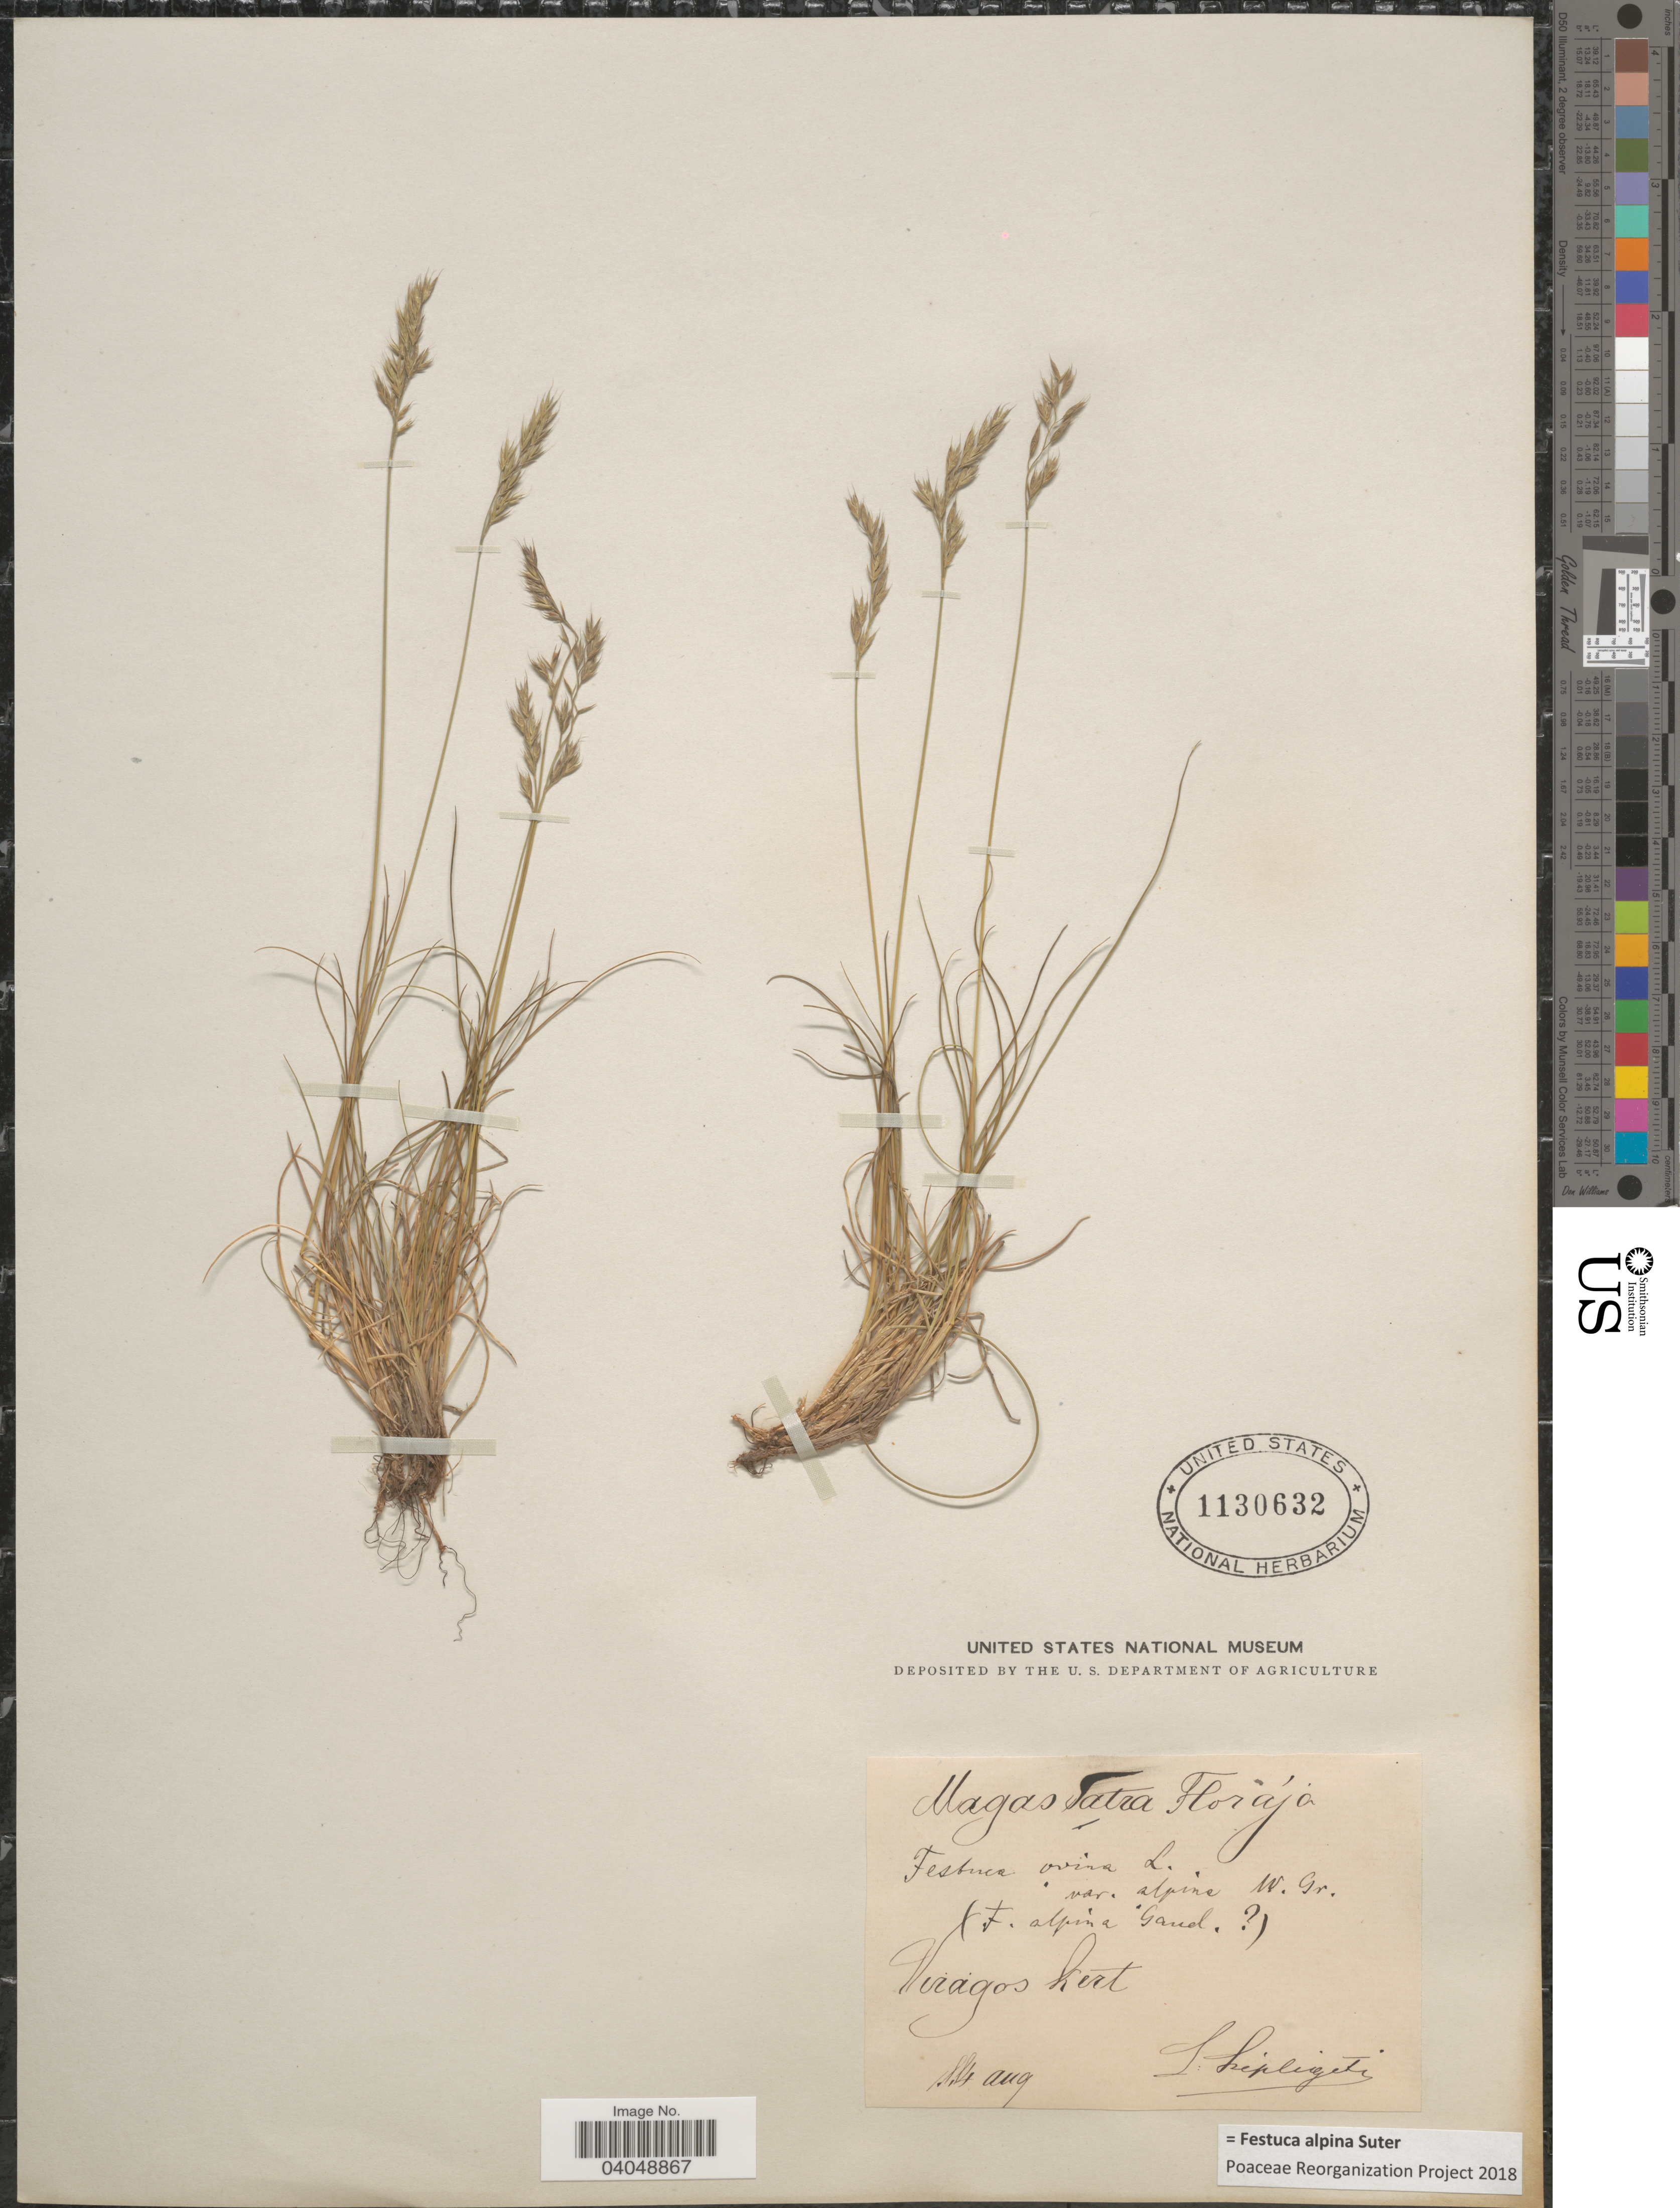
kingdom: Plantae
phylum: Tracheophyta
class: Liliopsida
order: Poales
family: Poaceae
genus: Festuca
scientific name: Festuca alpina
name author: Suter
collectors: Szepligeti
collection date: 1884-08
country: Hungary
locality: Viragos kert.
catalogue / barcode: US 1130632